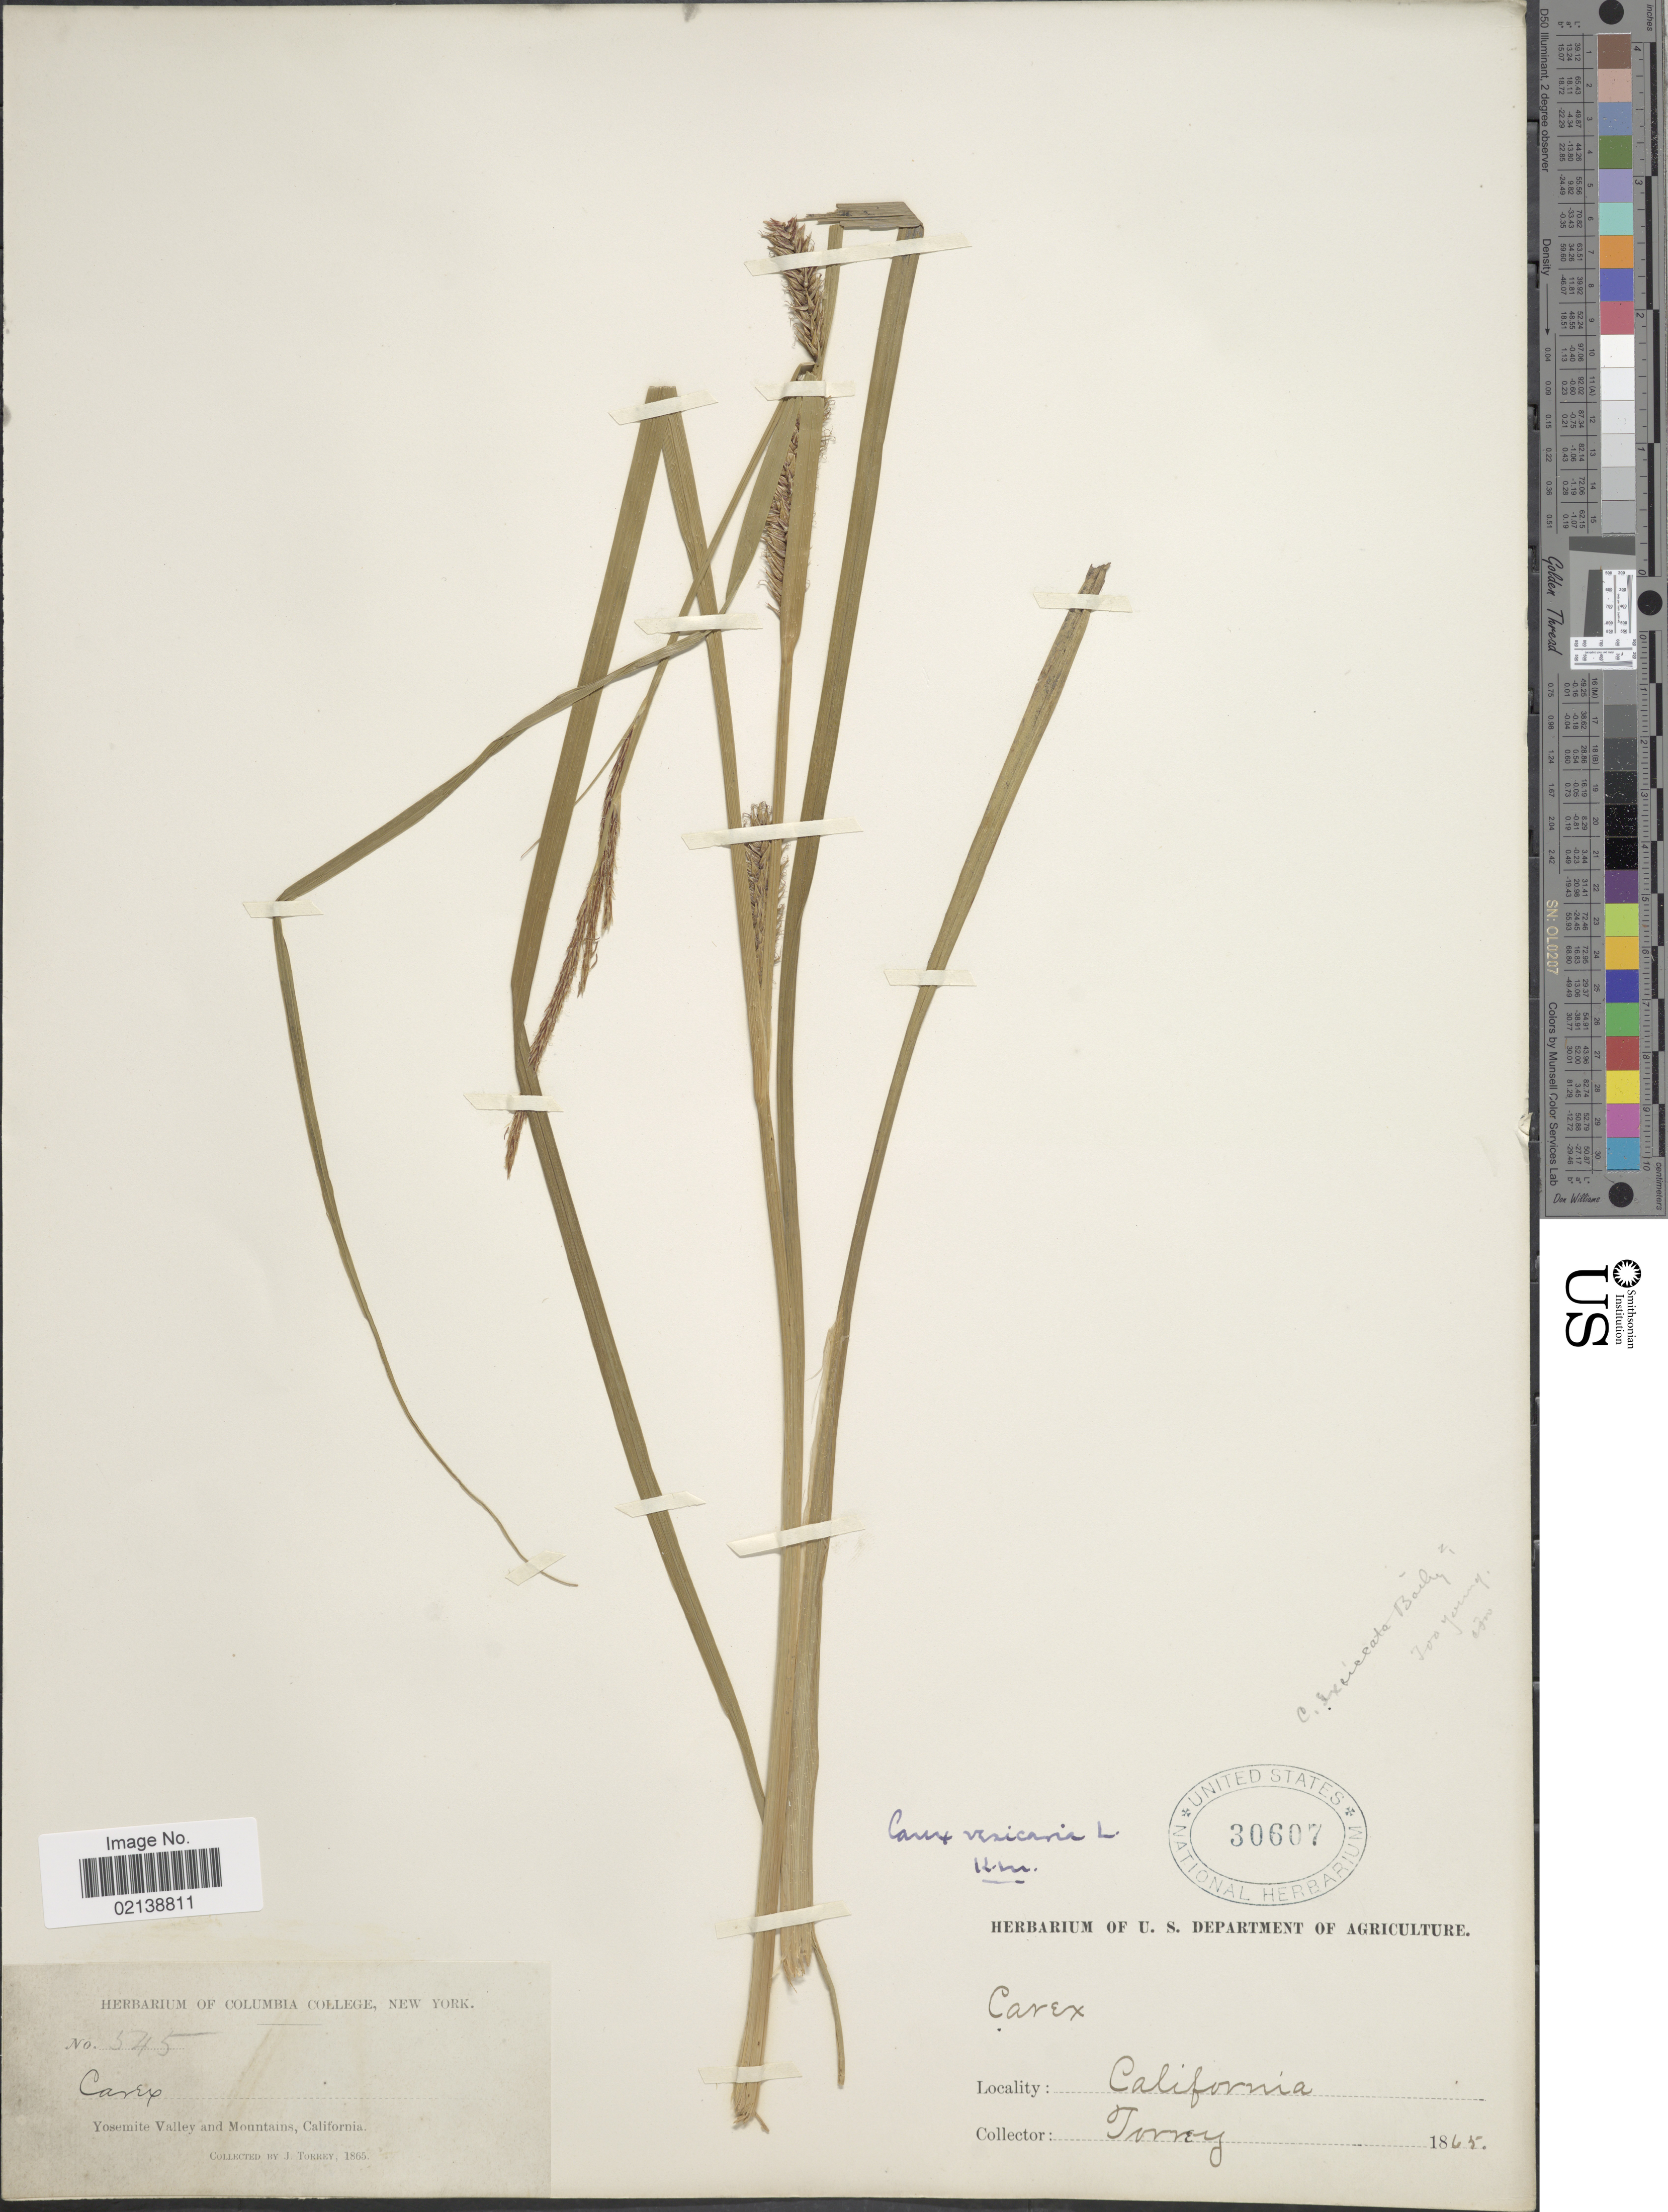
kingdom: Plantae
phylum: Tracheophyta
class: Liliopsida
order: Poales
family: Cyperaceae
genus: Carex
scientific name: Carex vesicaria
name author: L.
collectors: J. Torrey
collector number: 545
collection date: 1865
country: United States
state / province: California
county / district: Mariposa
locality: Yosemite Valley and Mountains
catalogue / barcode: US 30607